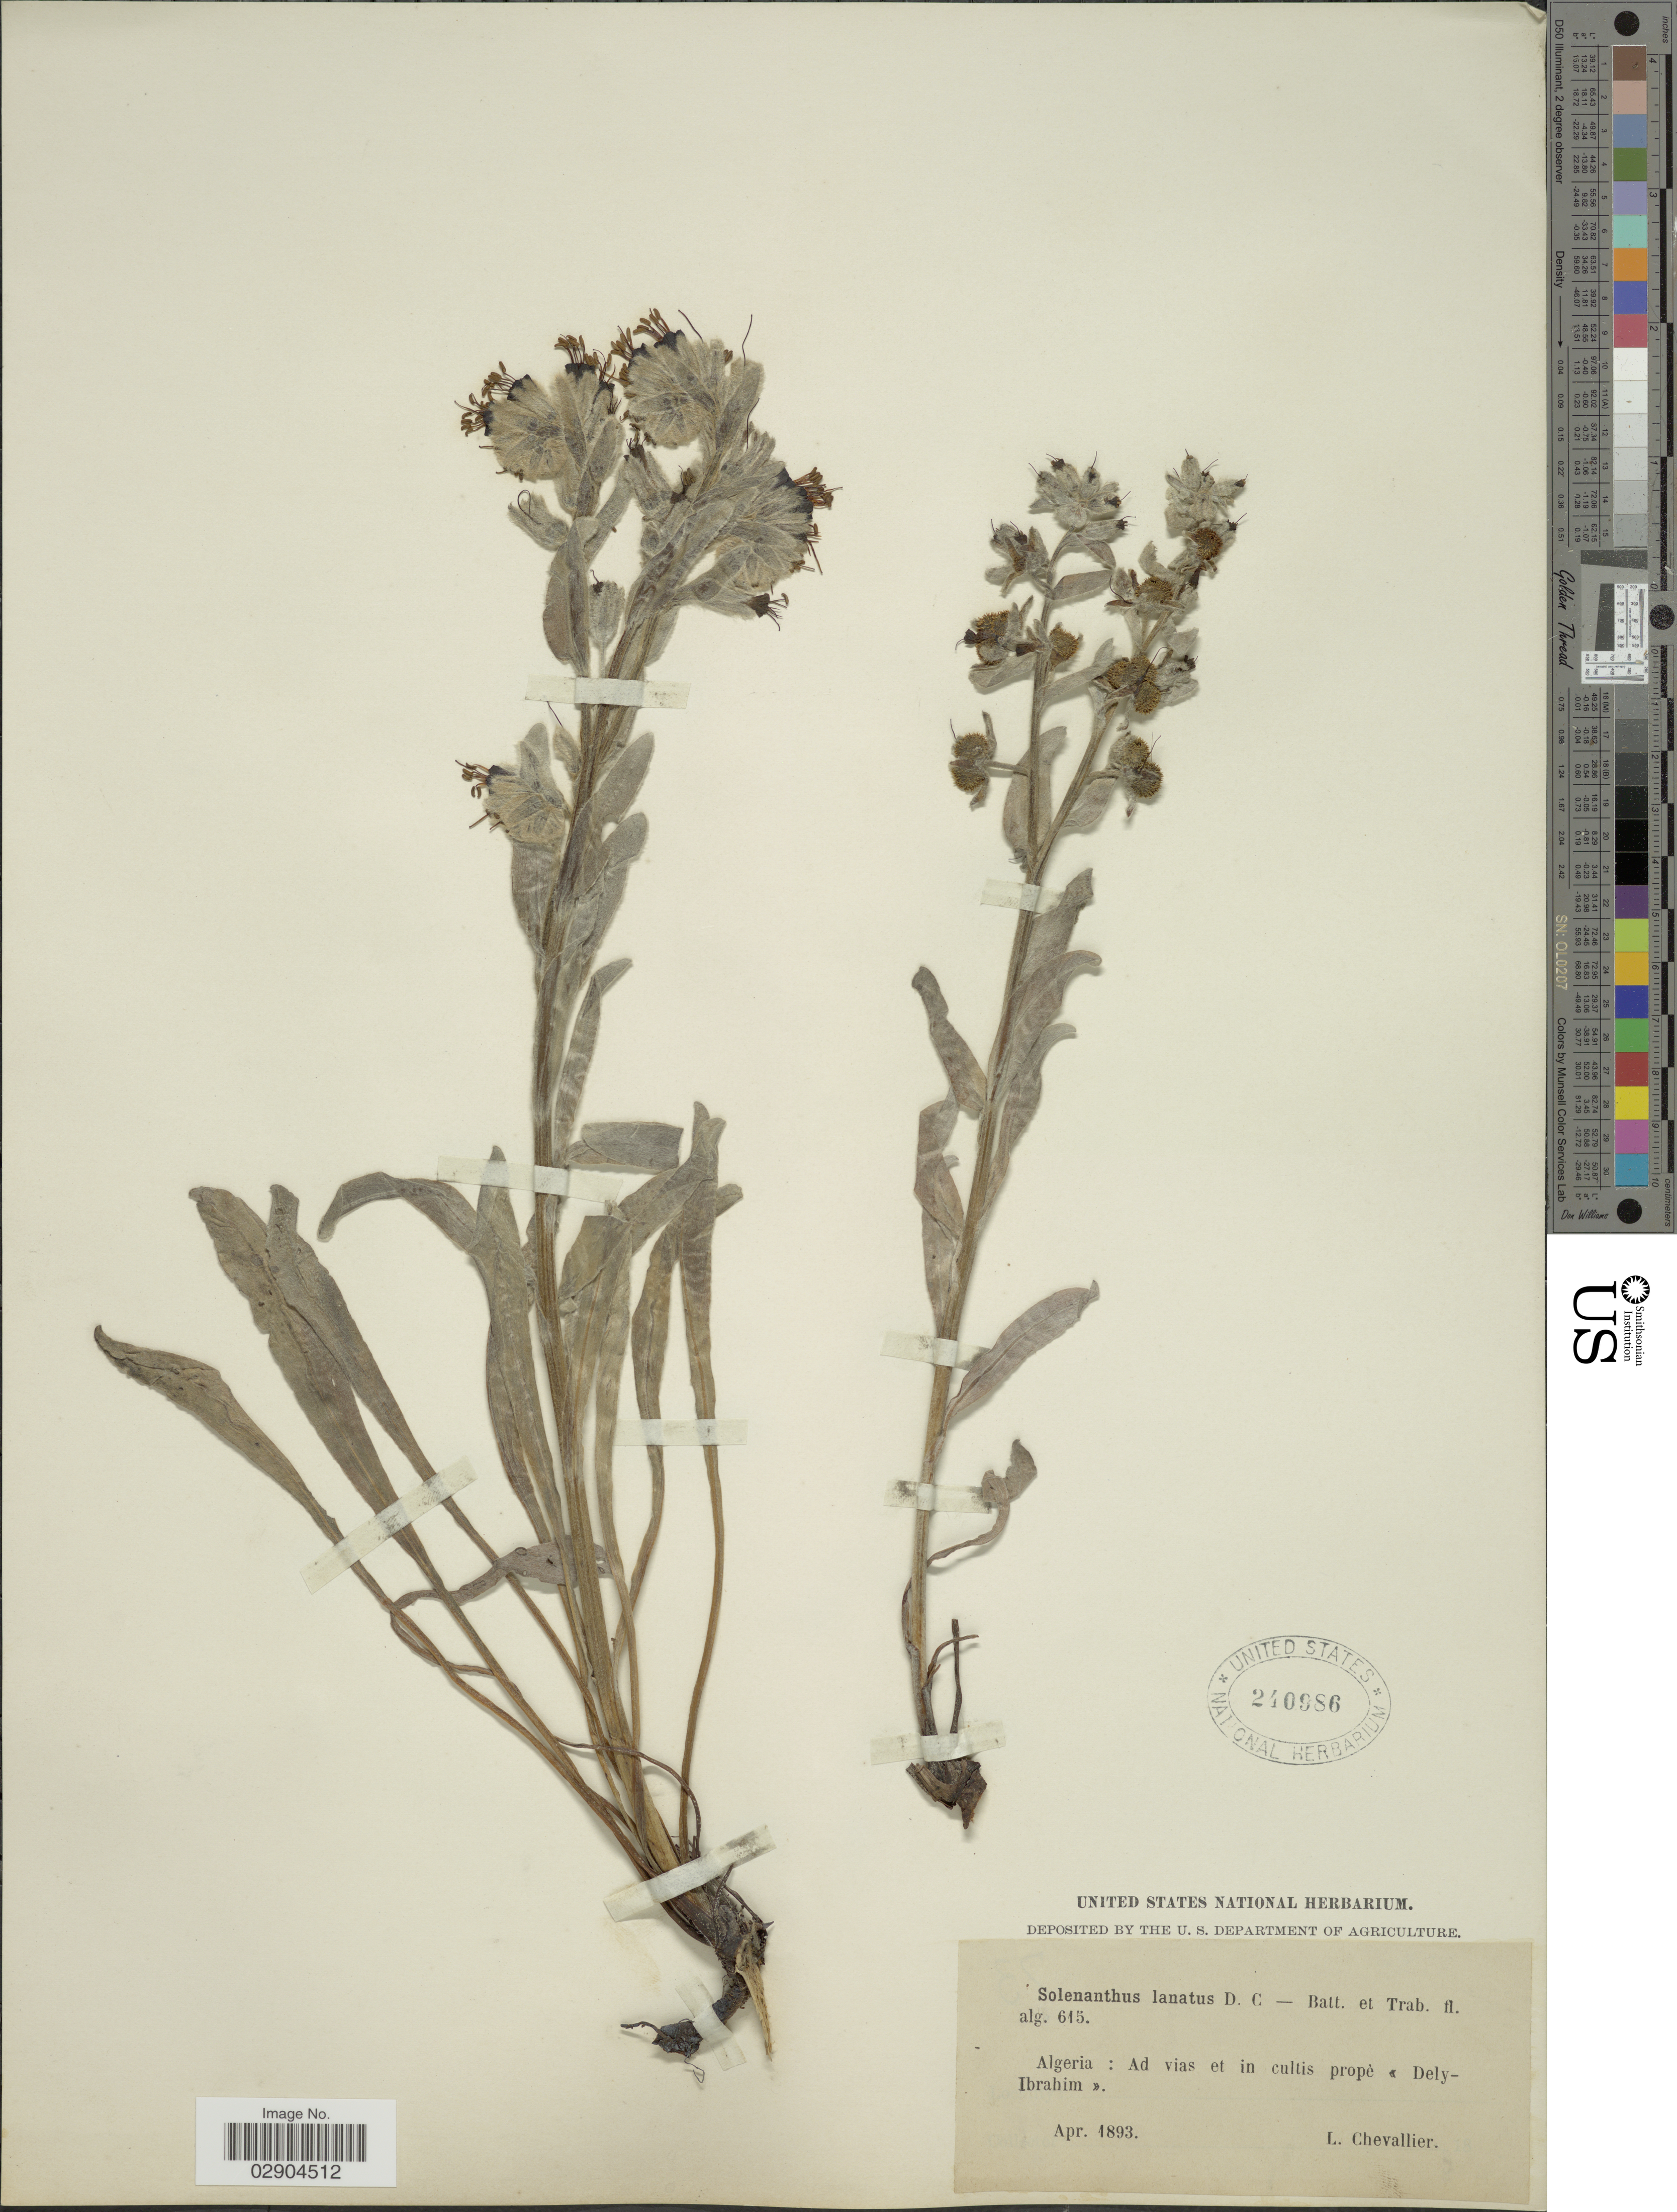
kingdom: Plantae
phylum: Tracheophyta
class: Magnoliopsida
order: Boraginales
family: Boraginaceae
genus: Solenanthus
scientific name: Solenanthus lanatus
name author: DC.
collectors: L. Chevallier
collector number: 615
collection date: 1893-04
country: Algeria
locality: Ad vias et in cultis propè <<Dely- Ibrahim>>.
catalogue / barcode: US 240986